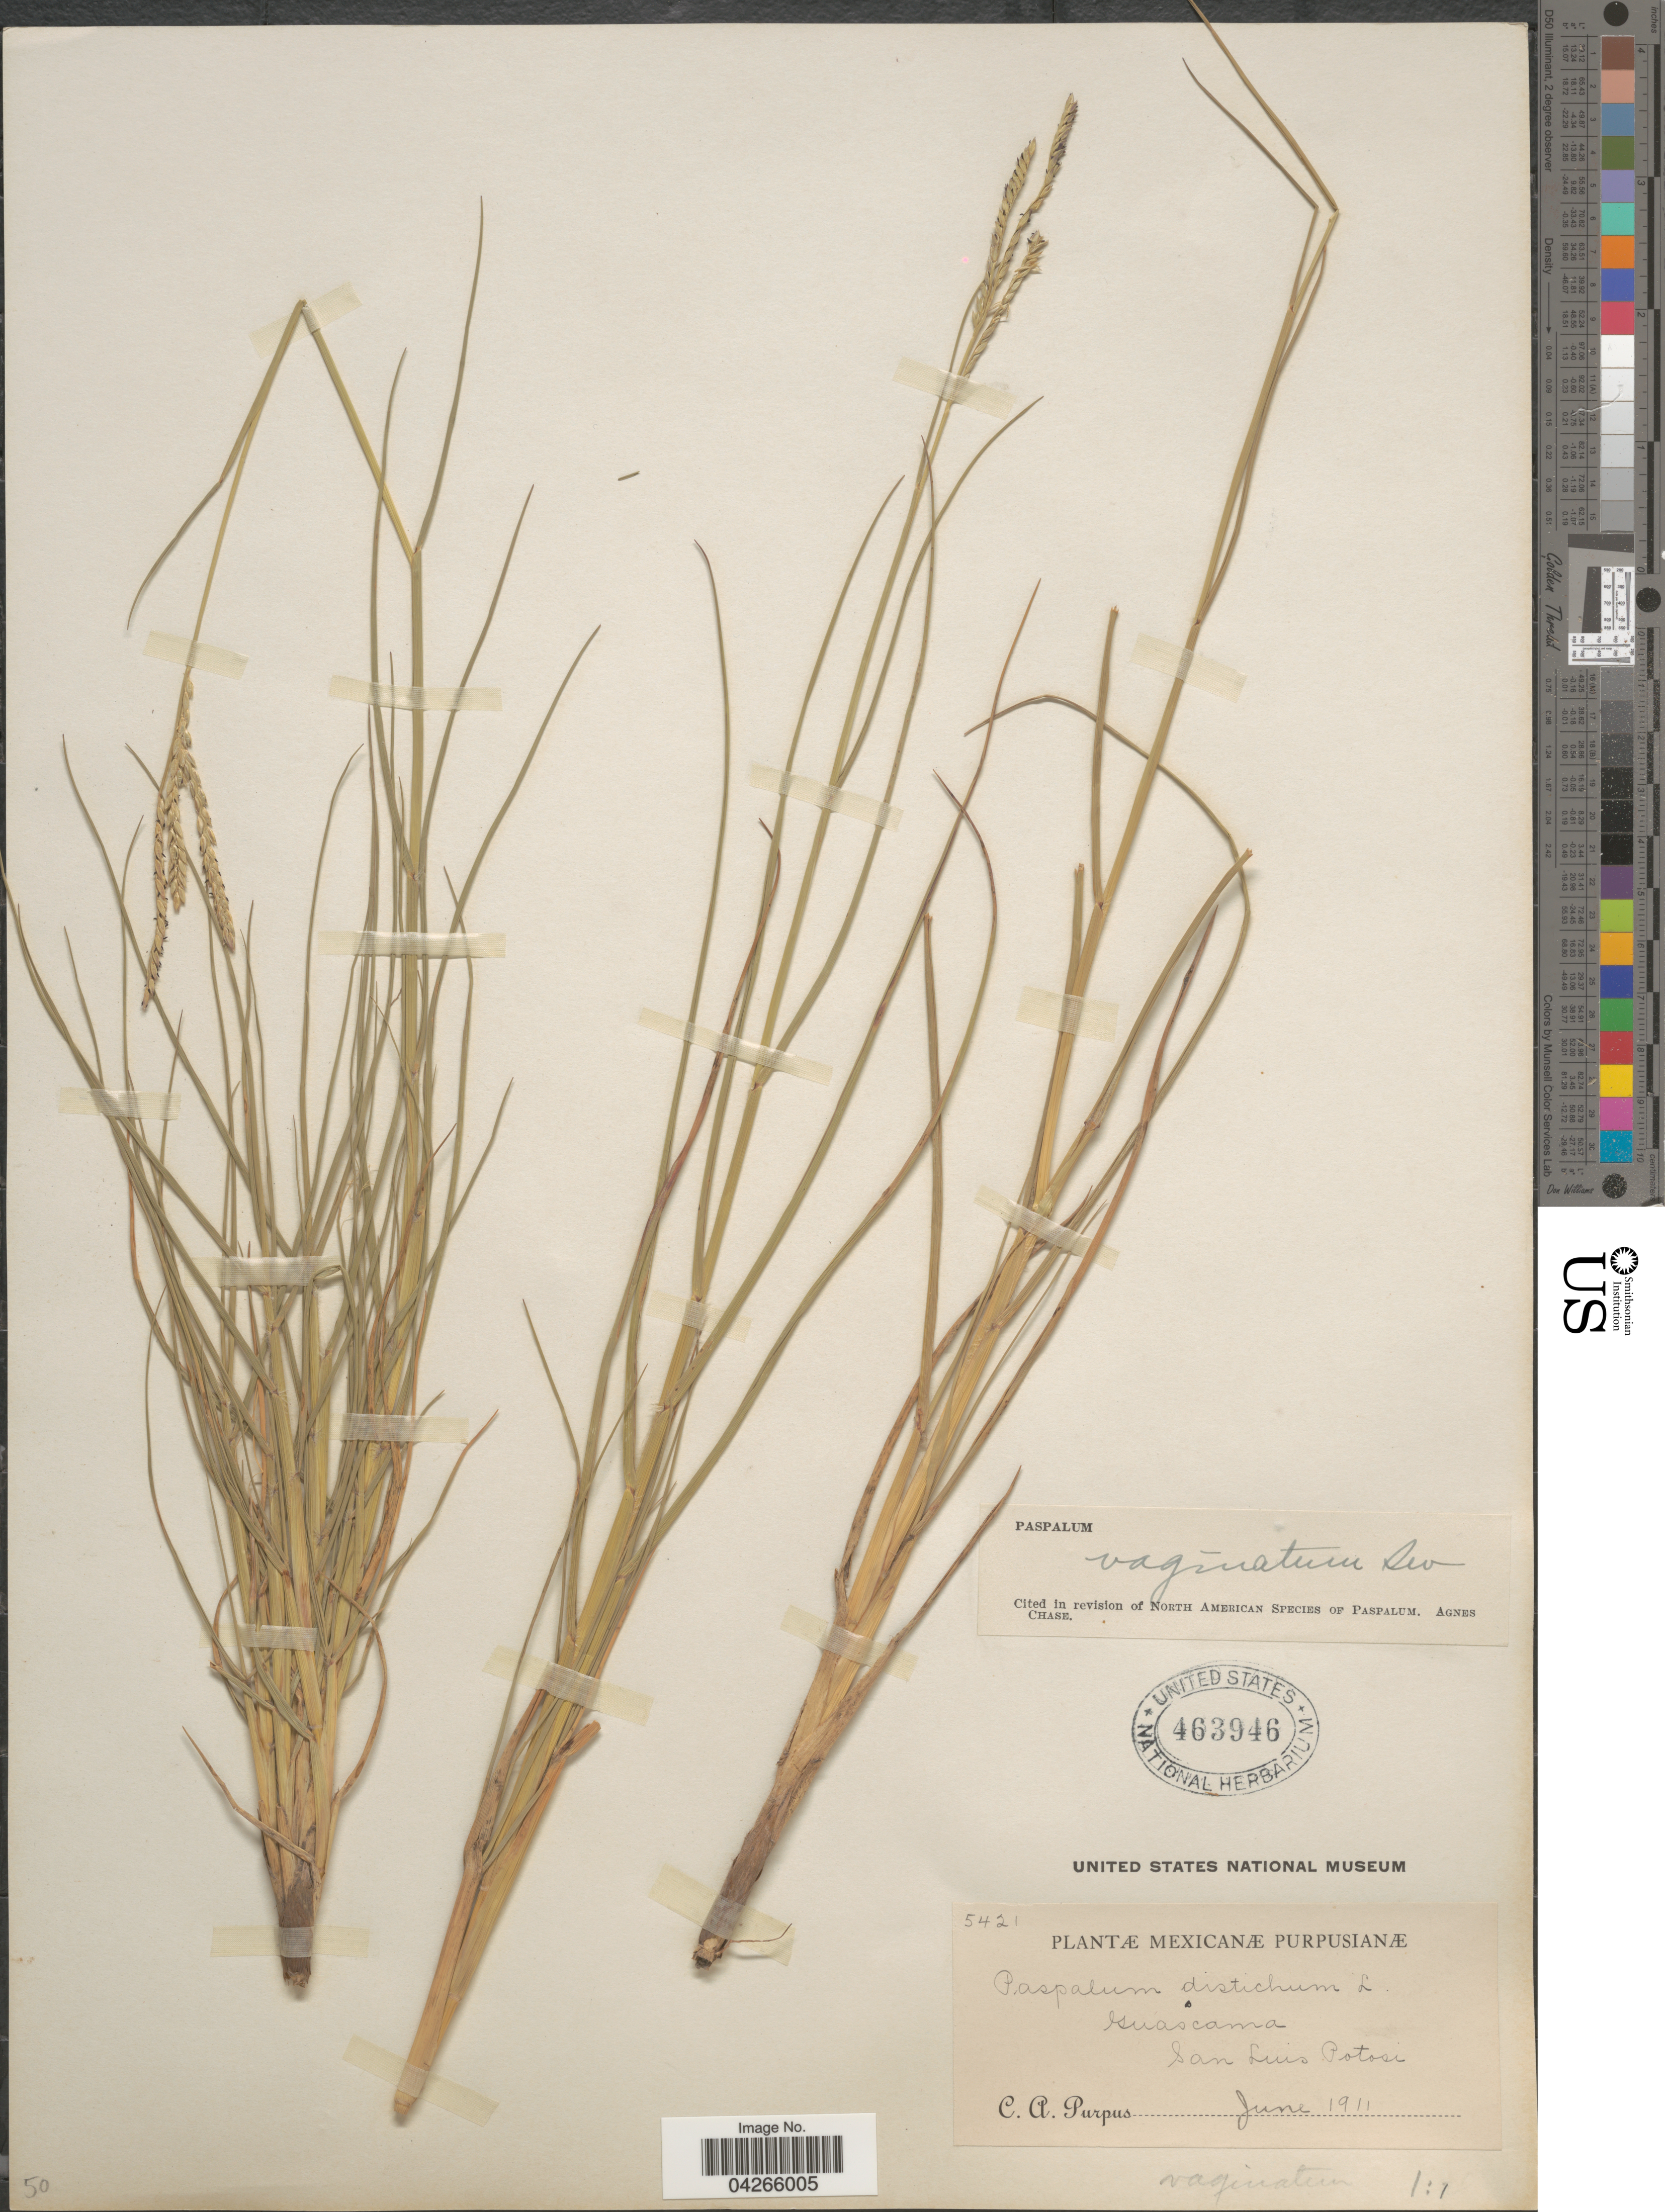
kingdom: Plantae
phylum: Tracheophyta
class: Liliopsida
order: Poales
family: Poaceae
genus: Paspalum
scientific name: Paspalum vaginatum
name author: Sw.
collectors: C. A. Purpus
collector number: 5421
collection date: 1911-06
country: Mexico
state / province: San Luis Potosí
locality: Guascama.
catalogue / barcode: US 463946